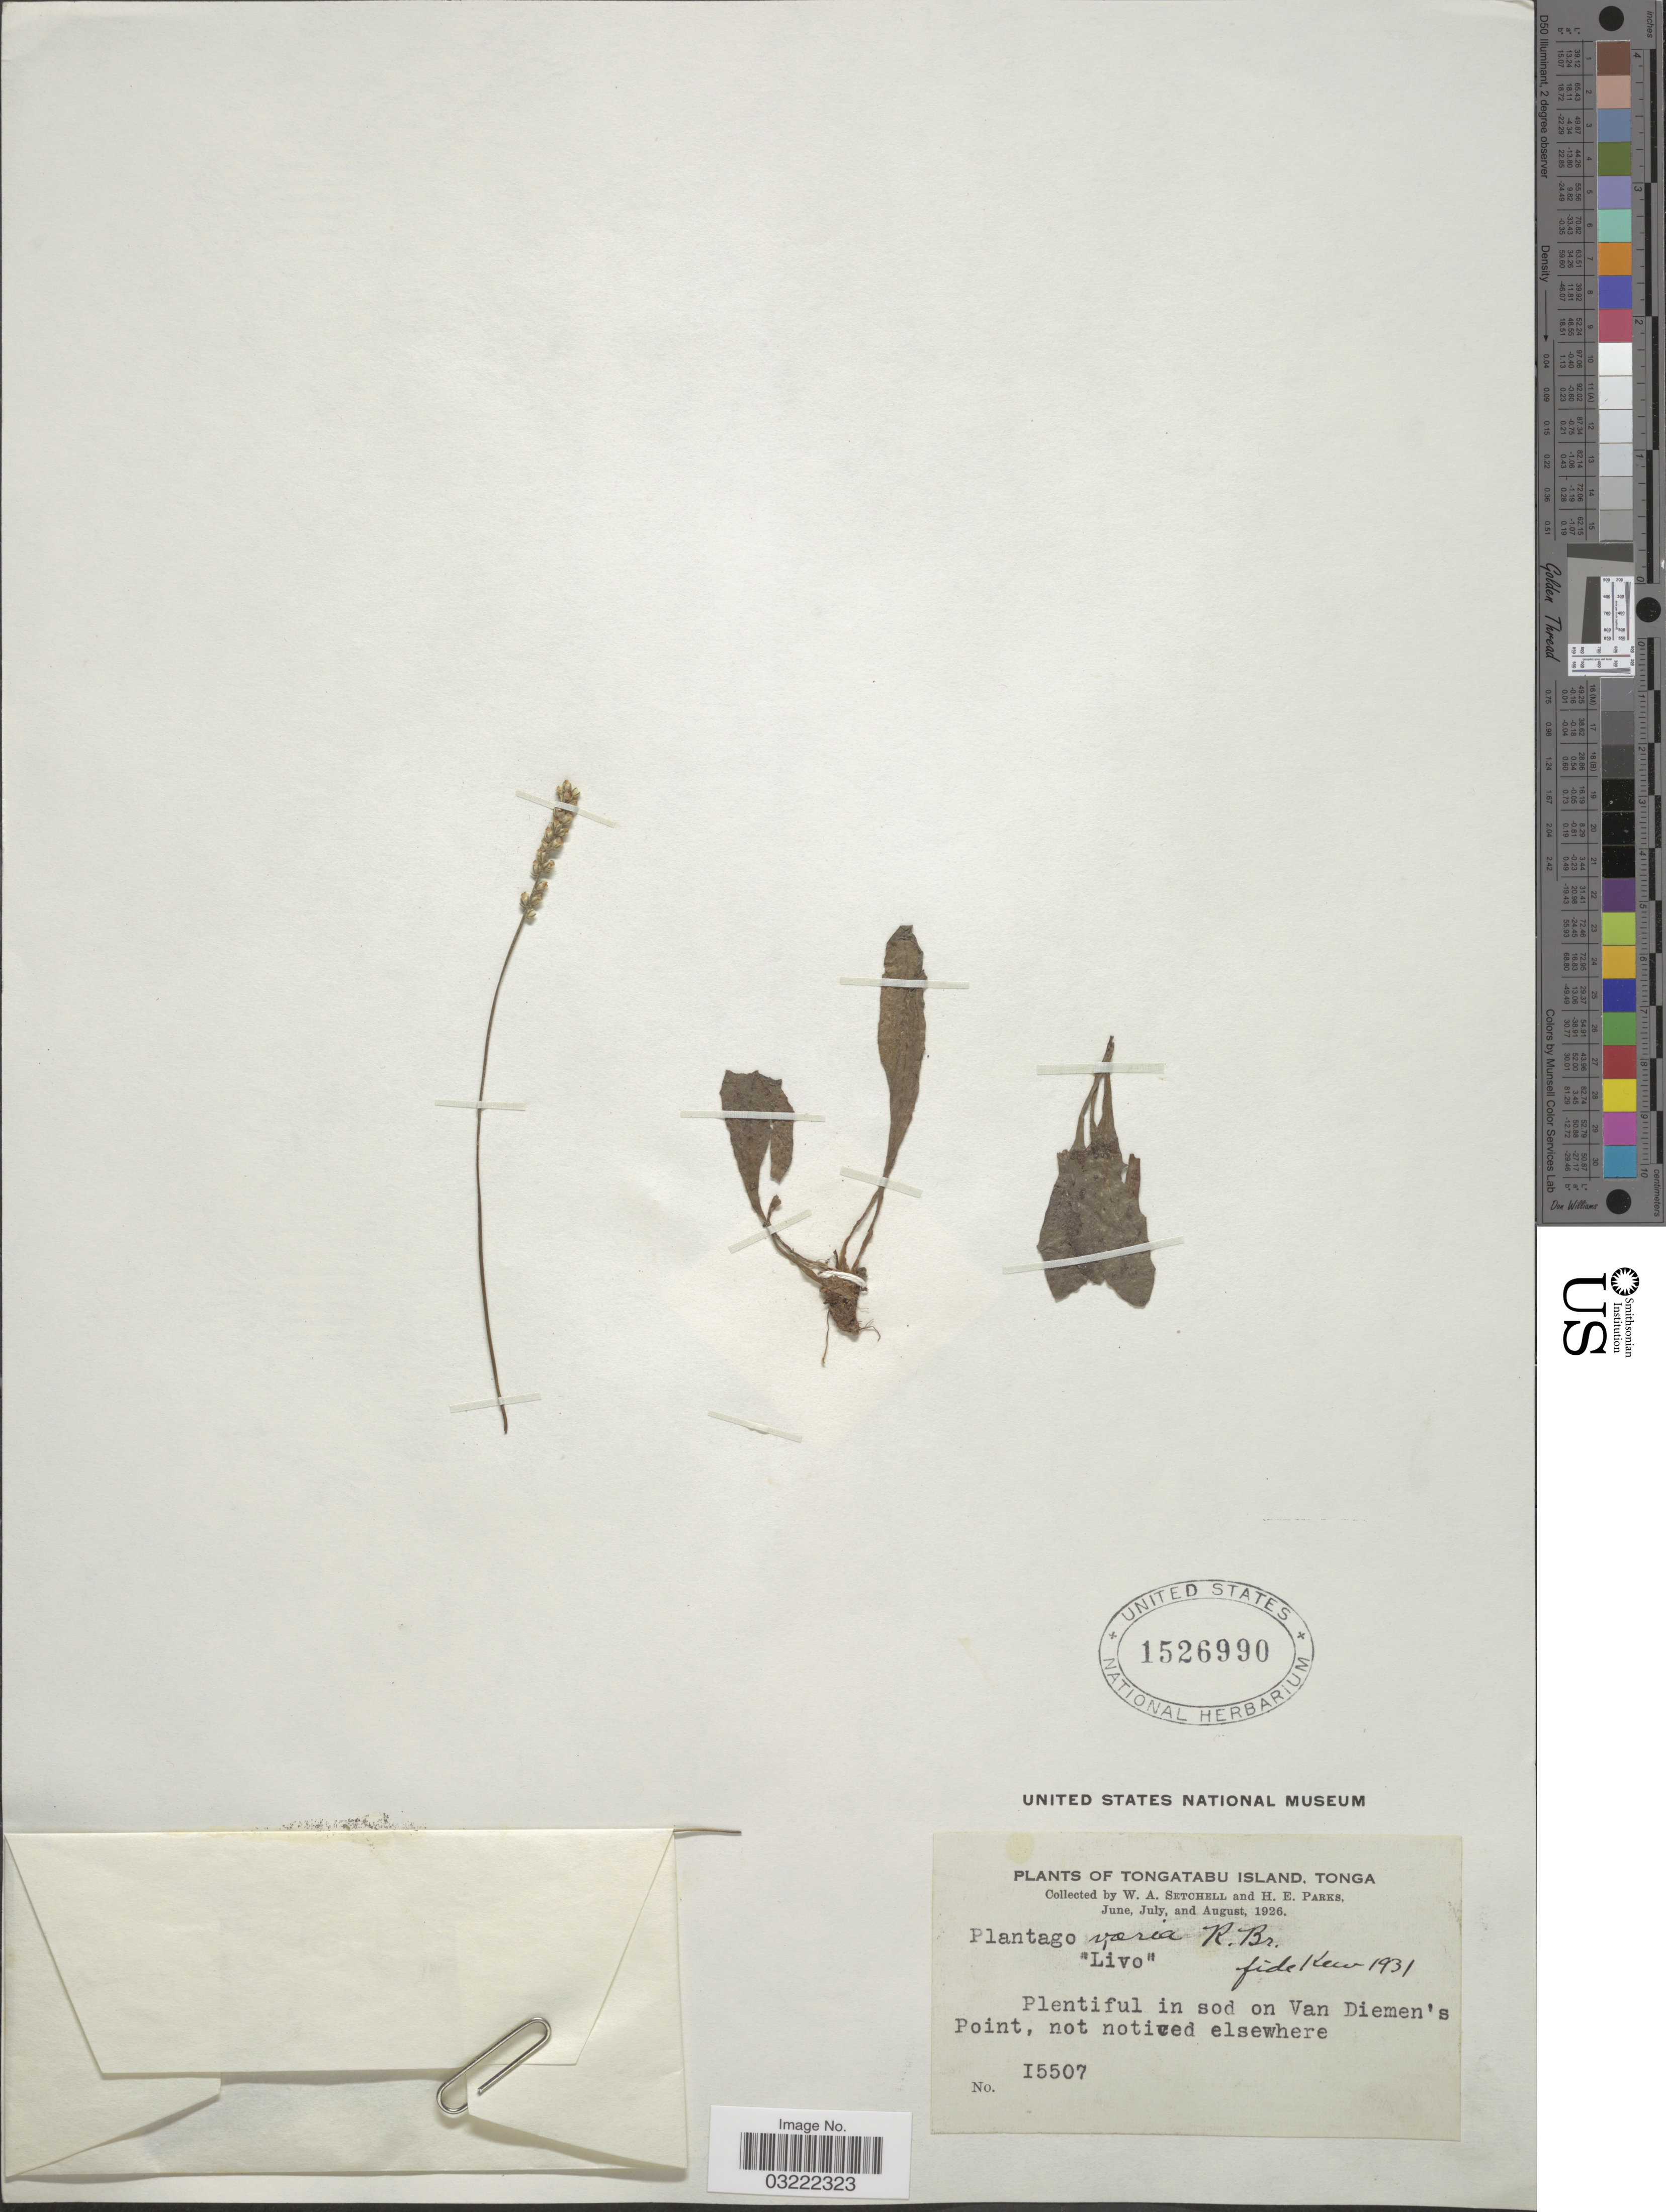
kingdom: Plantae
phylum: Tracheophyta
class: Magnoliopsida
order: Lamiales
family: Plantaginaceae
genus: Plantago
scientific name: Plantago varia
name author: R. Br.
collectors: W. Setchell & H. E. Parks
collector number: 15507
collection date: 1926-06/1926-08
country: Tonga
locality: Tongatabu Island, Plentiful in sod on Van Diemen's Point.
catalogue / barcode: US 1526990